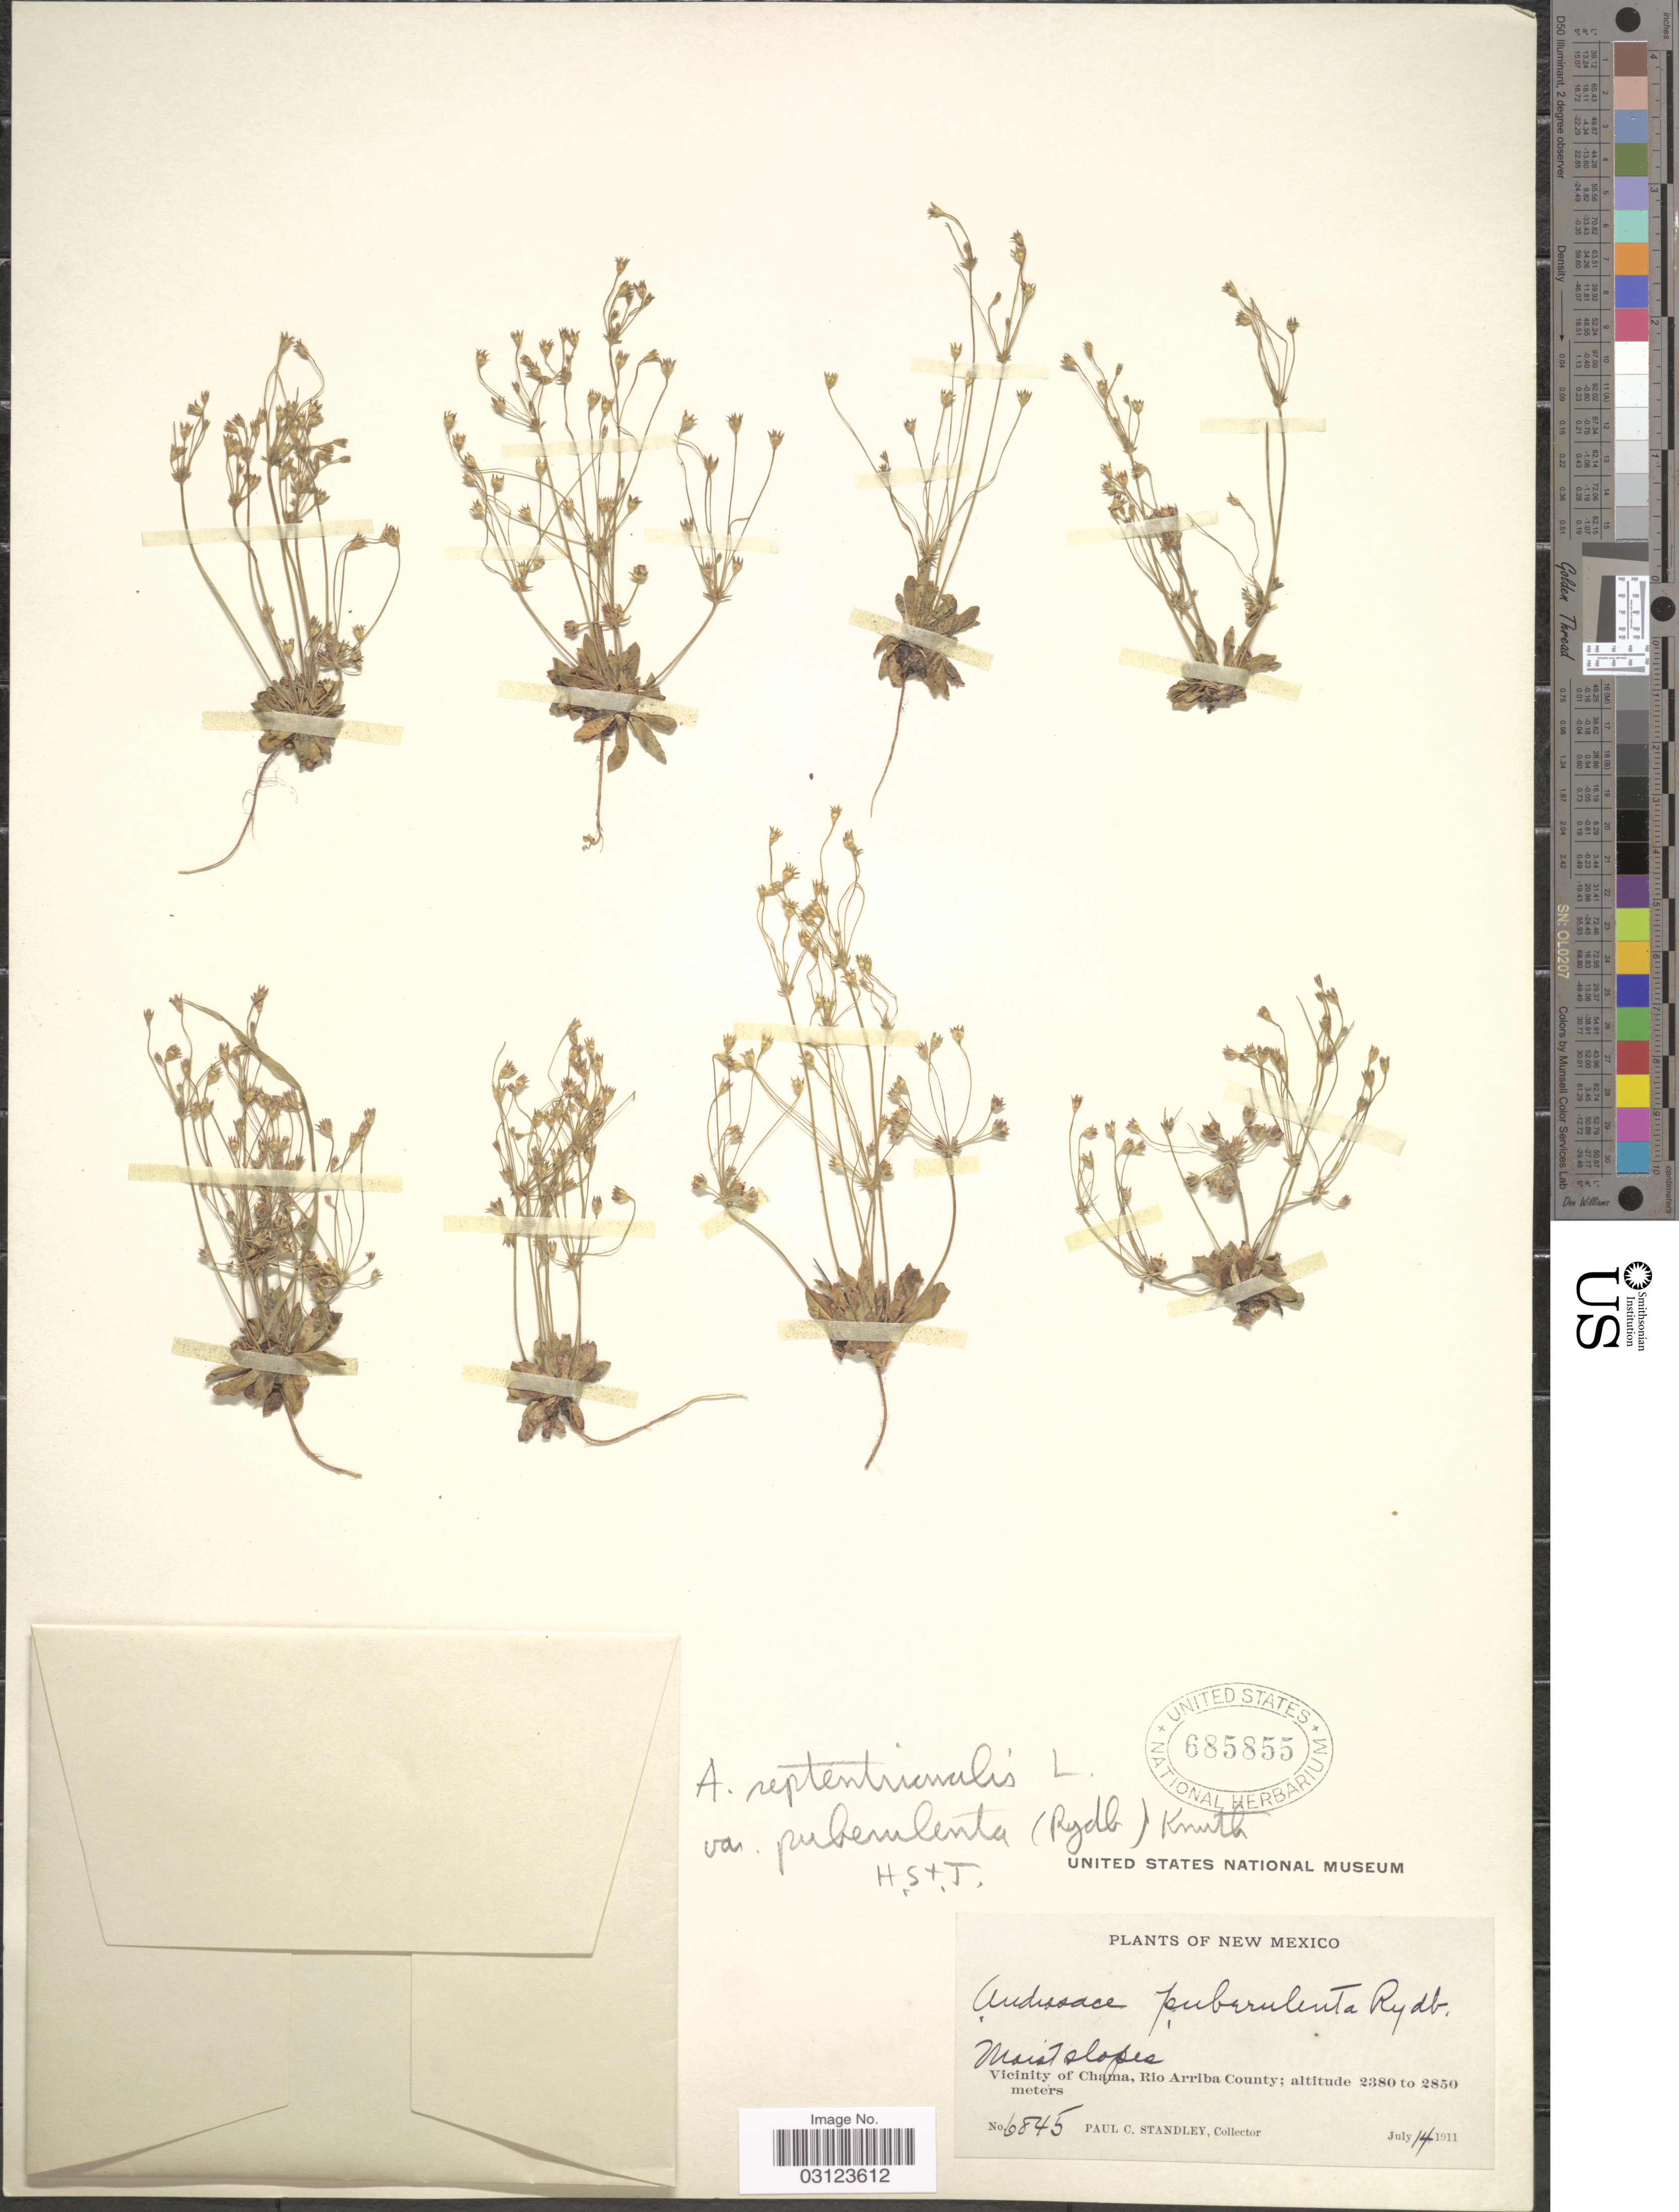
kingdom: Plantae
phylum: Tracheophyta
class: Magnoliopsida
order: Ericales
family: Primulaceae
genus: Androsace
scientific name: Androsace septentrionalis var. puberulenta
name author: (Rydb.) R. Knuth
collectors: P. C. Standley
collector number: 6845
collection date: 1911-07-14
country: United States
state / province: New Mexico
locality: Vicinity of Chama, Rio Arriba County.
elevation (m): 2380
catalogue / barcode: US 685855